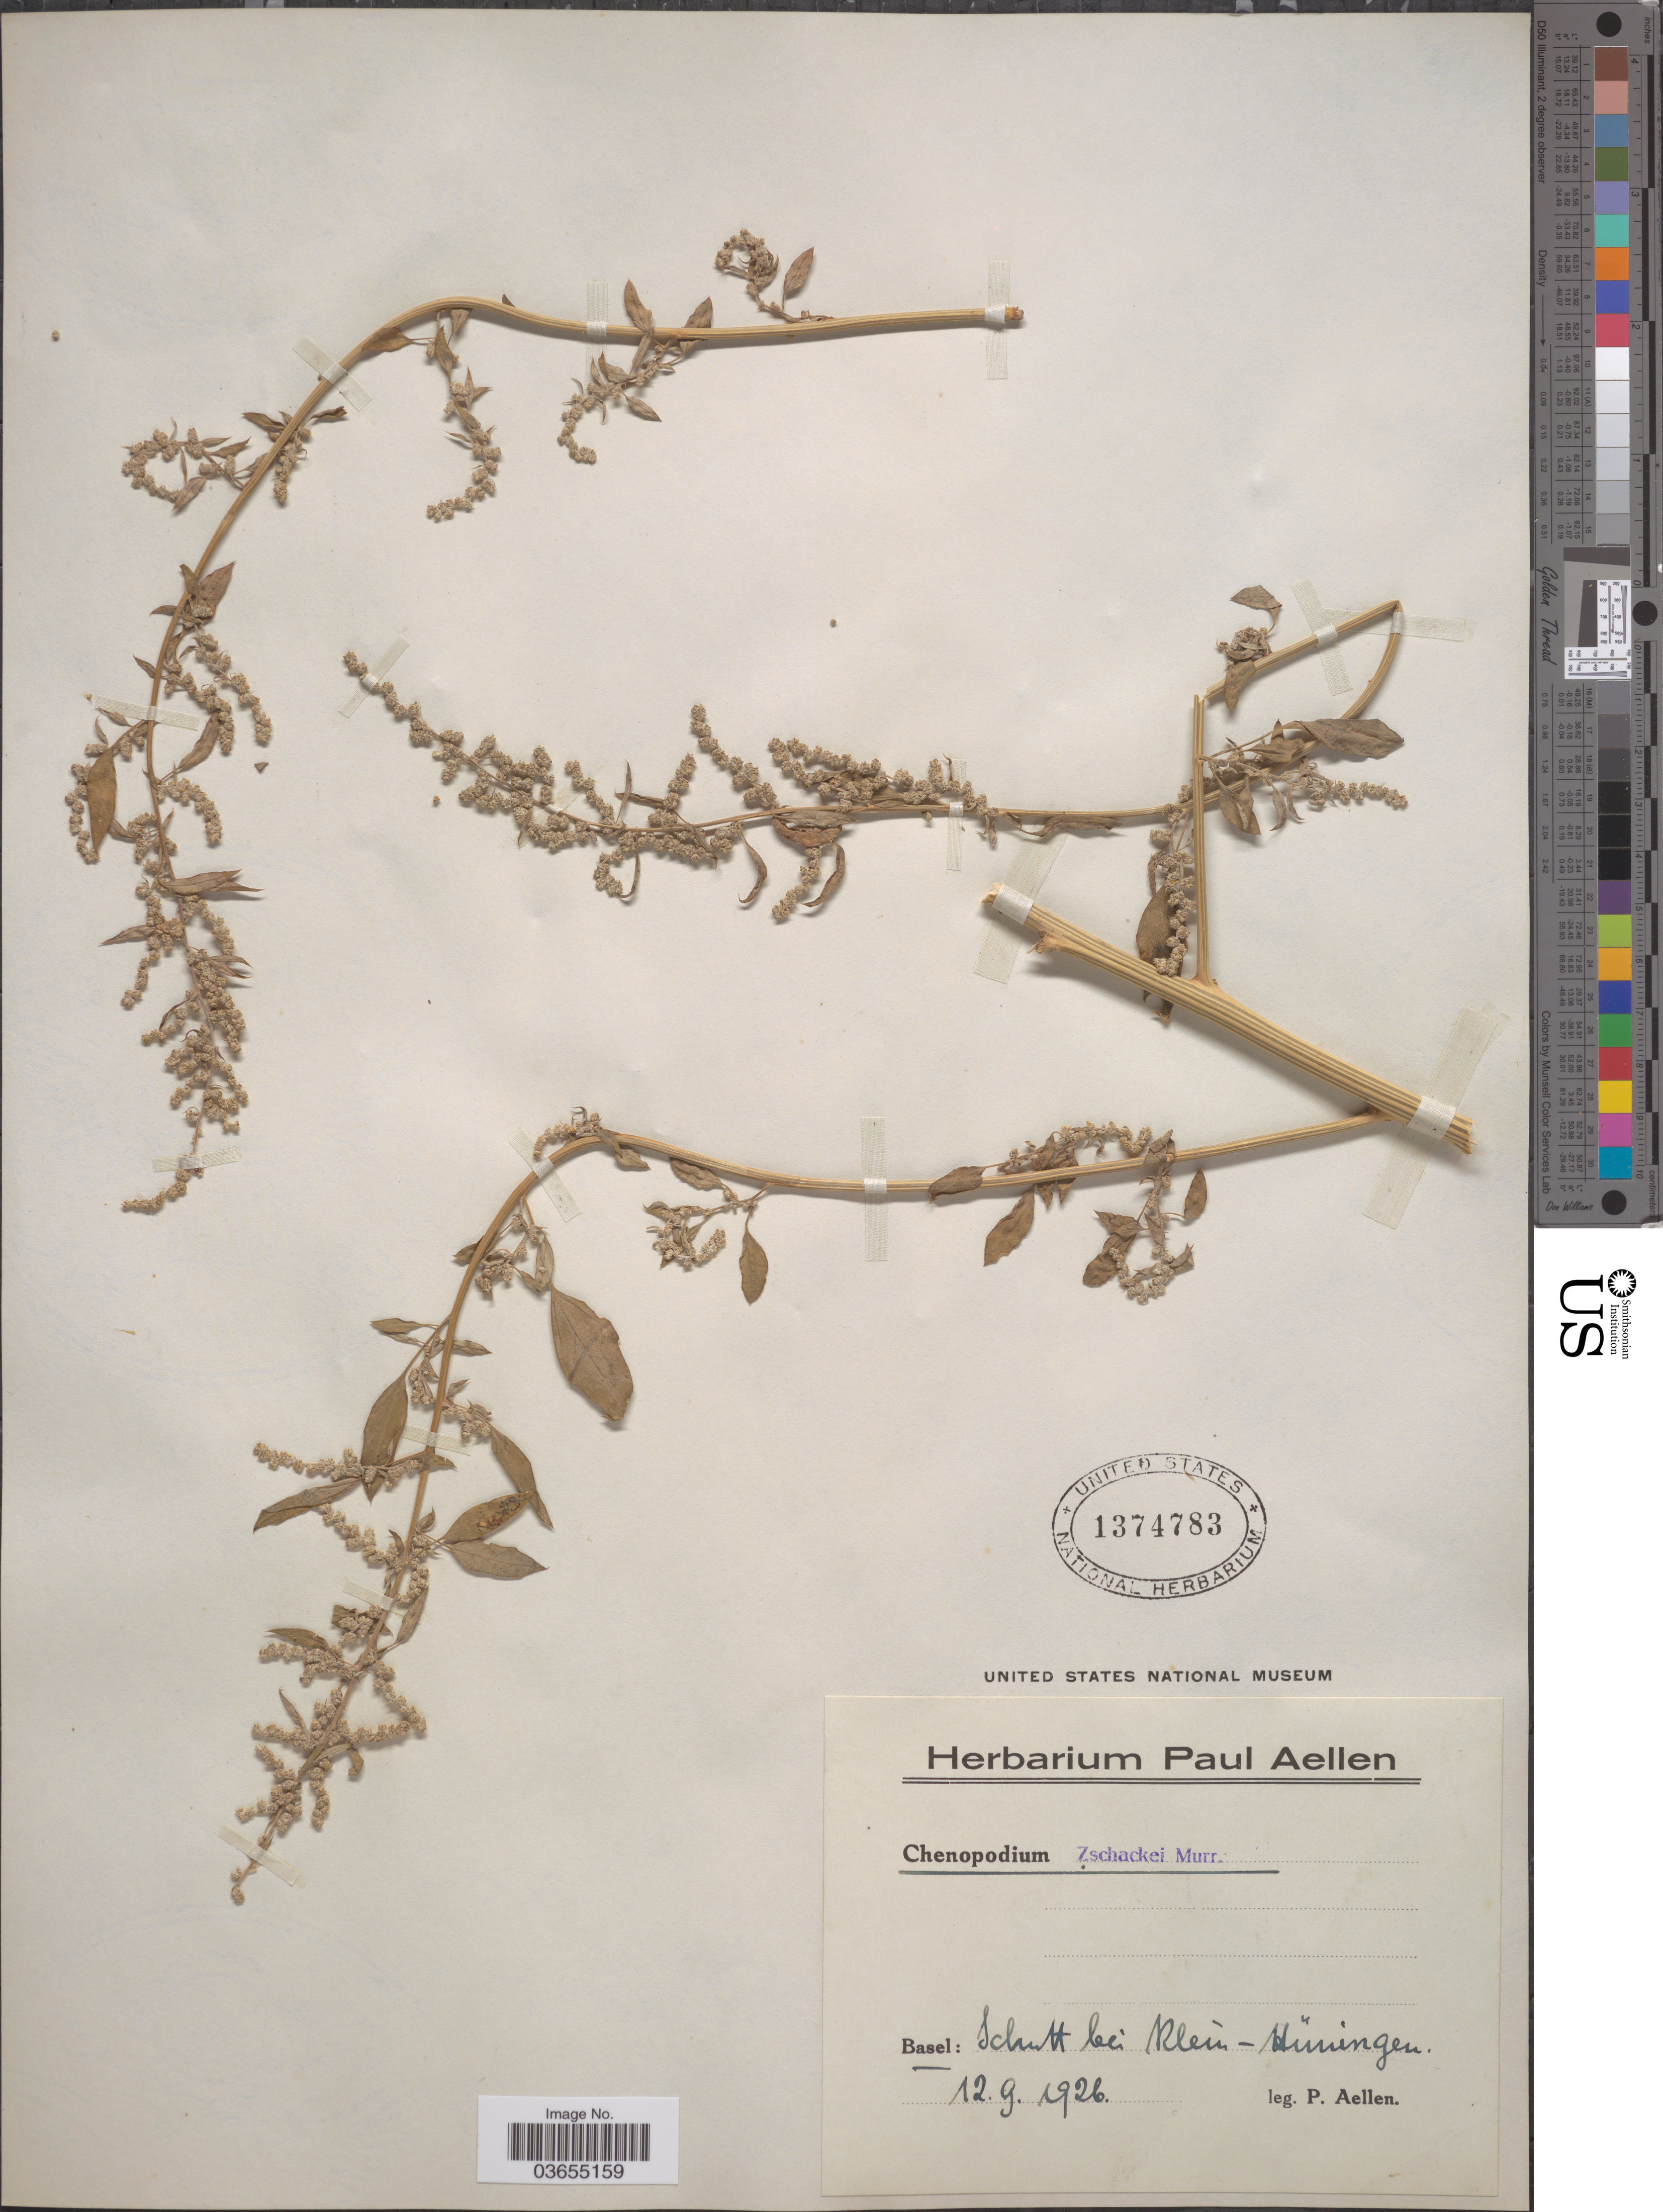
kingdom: Plantae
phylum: Tracheophyta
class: Magnoliopsida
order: Caryophyllales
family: Amaranthaceae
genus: Chenopodium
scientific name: Chenopodium zschackei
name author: Murr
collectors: P. Aellen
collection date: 1926-09-12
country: Switzerland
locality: Basel: Schutt bei Klein-Huningen.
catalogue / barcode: US 1374783